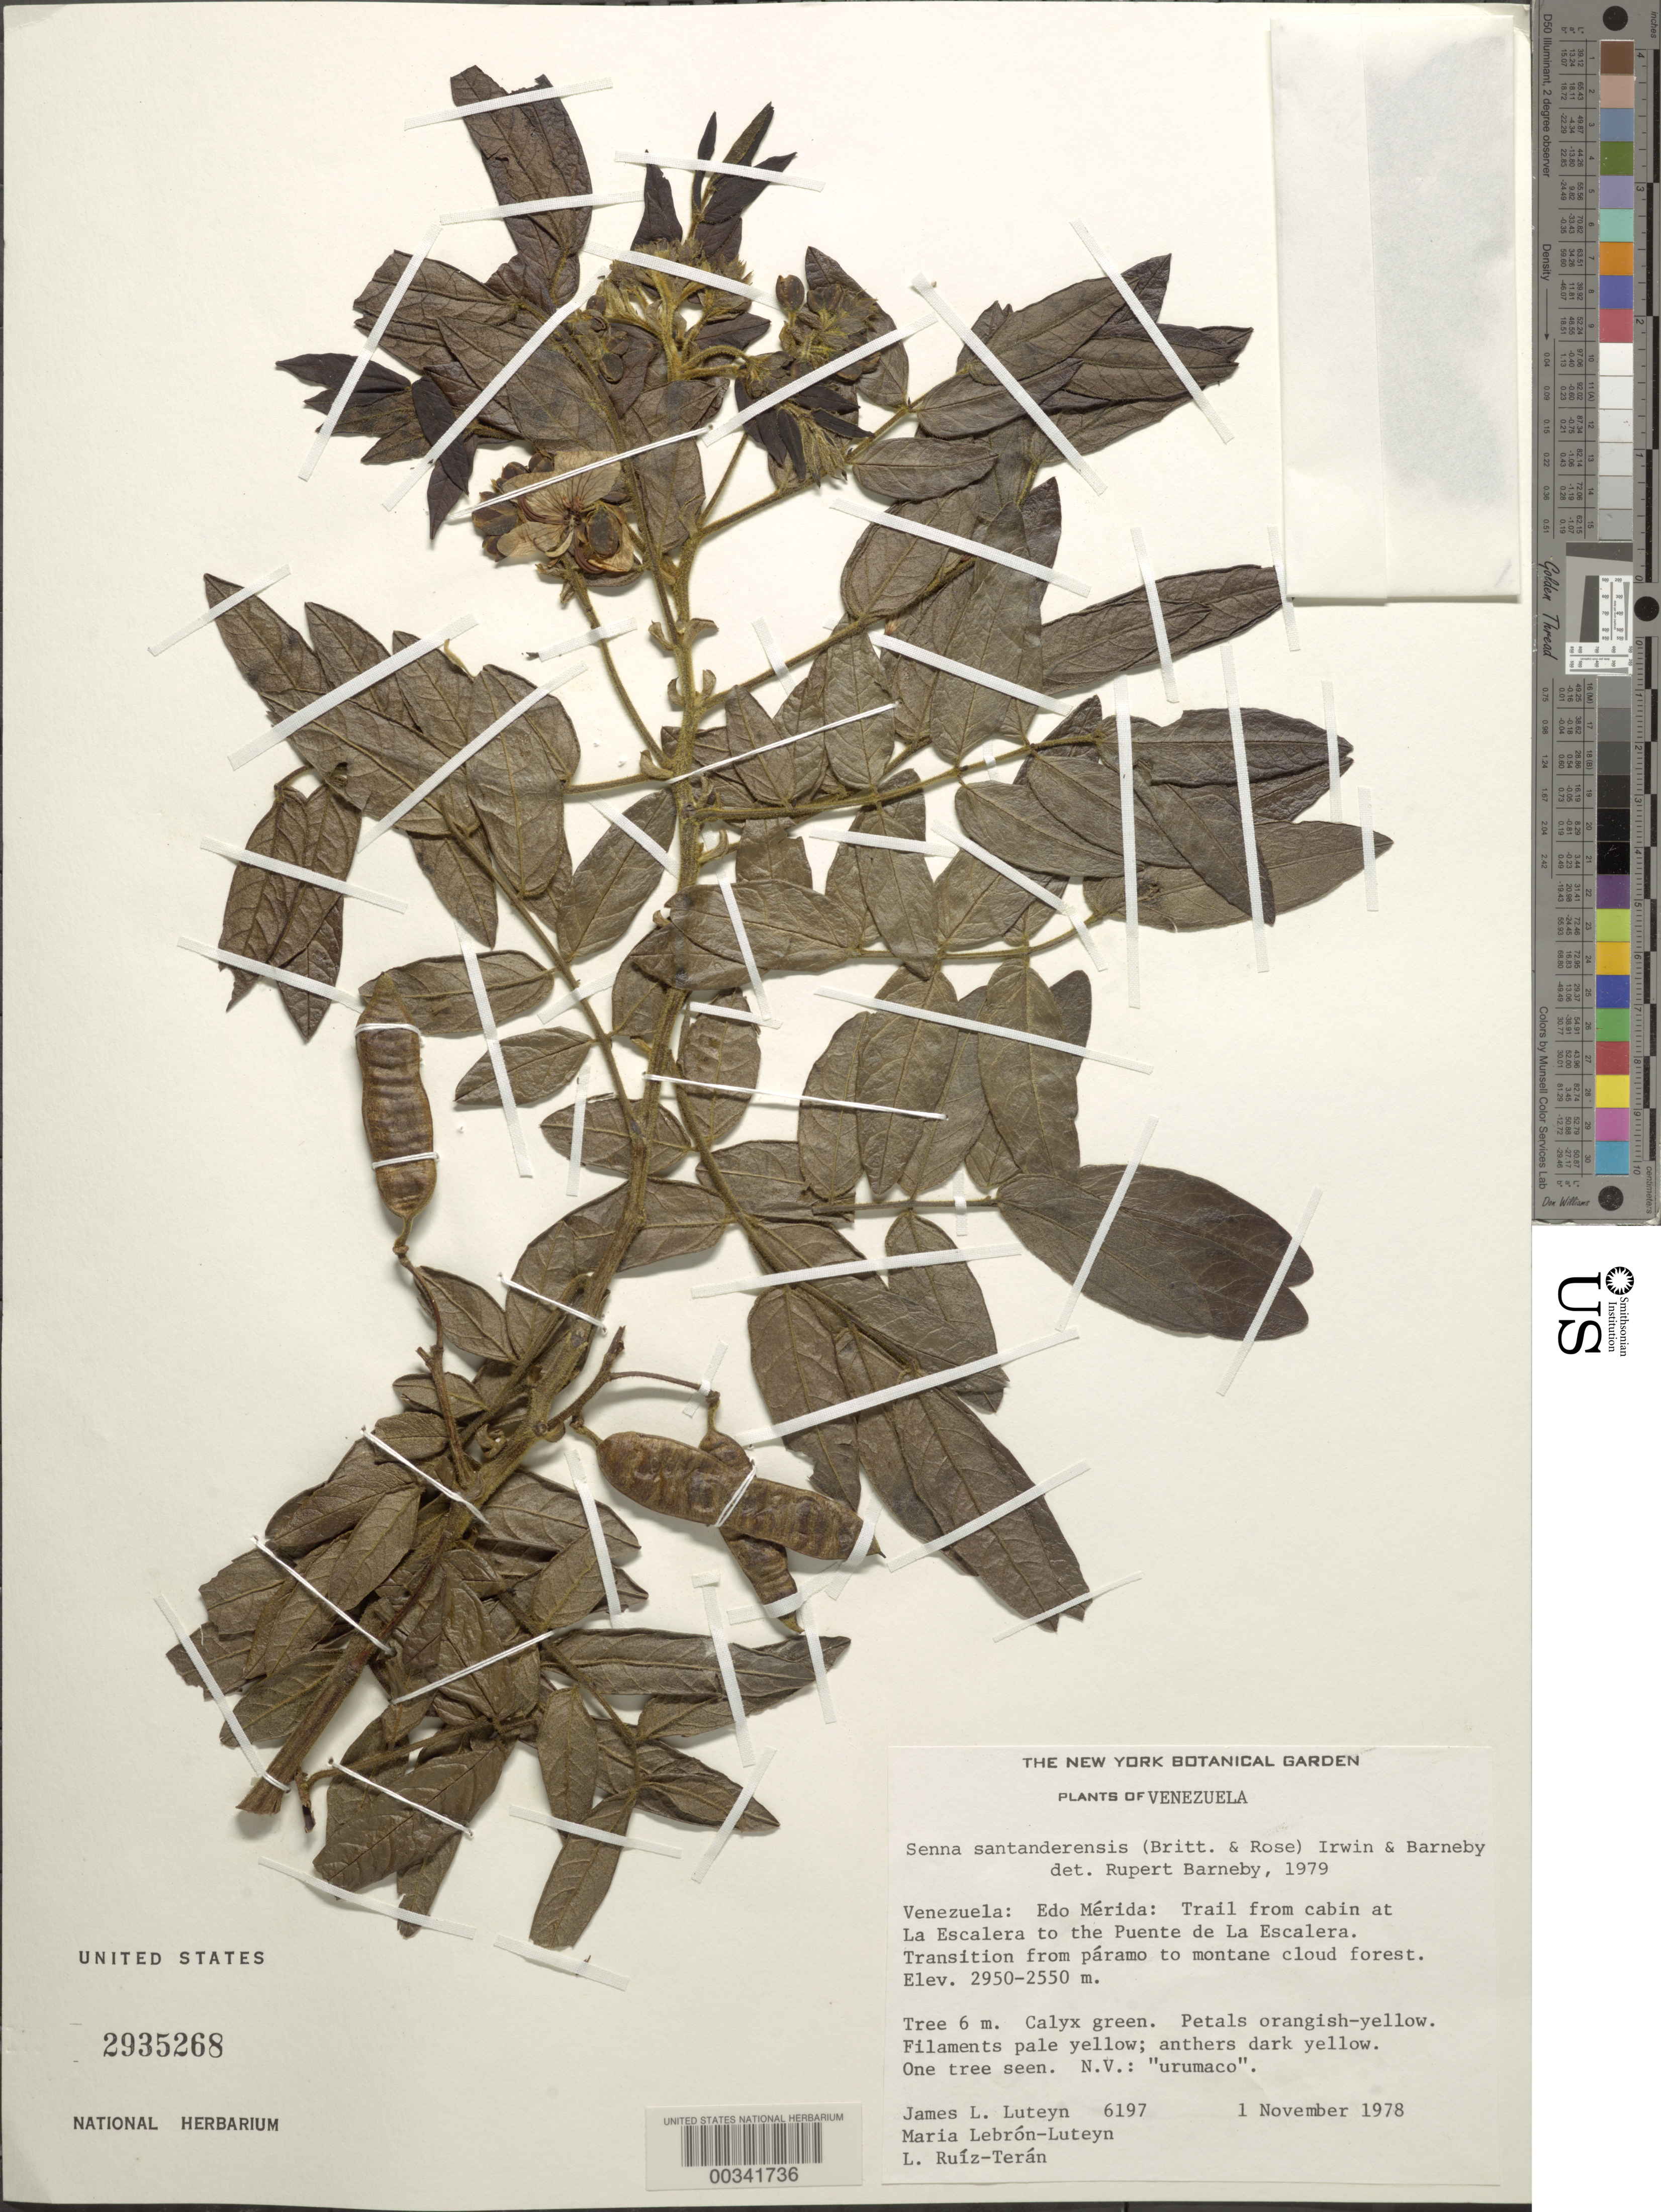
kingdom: Plantae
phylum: Tracheophyta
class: Magnoliopsida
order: Fabales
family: Fabaceae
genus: Senna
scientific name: Senna santanderensis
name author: (Britton & Killip) H.S. Irwin & Barneby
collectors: J. L. Luteyn, M. L. Lebrón-Luteyn & L. E. Ruíz-Terán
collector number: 6197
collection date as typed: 01 Nov 1978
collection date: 1978-11-01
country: Venezuela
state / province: Mérida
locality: Trail from cabin at la escalera to the puente de las escalera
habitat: Transition from paramo to montane cloud forest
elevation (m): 2550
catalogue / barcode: US 2935268